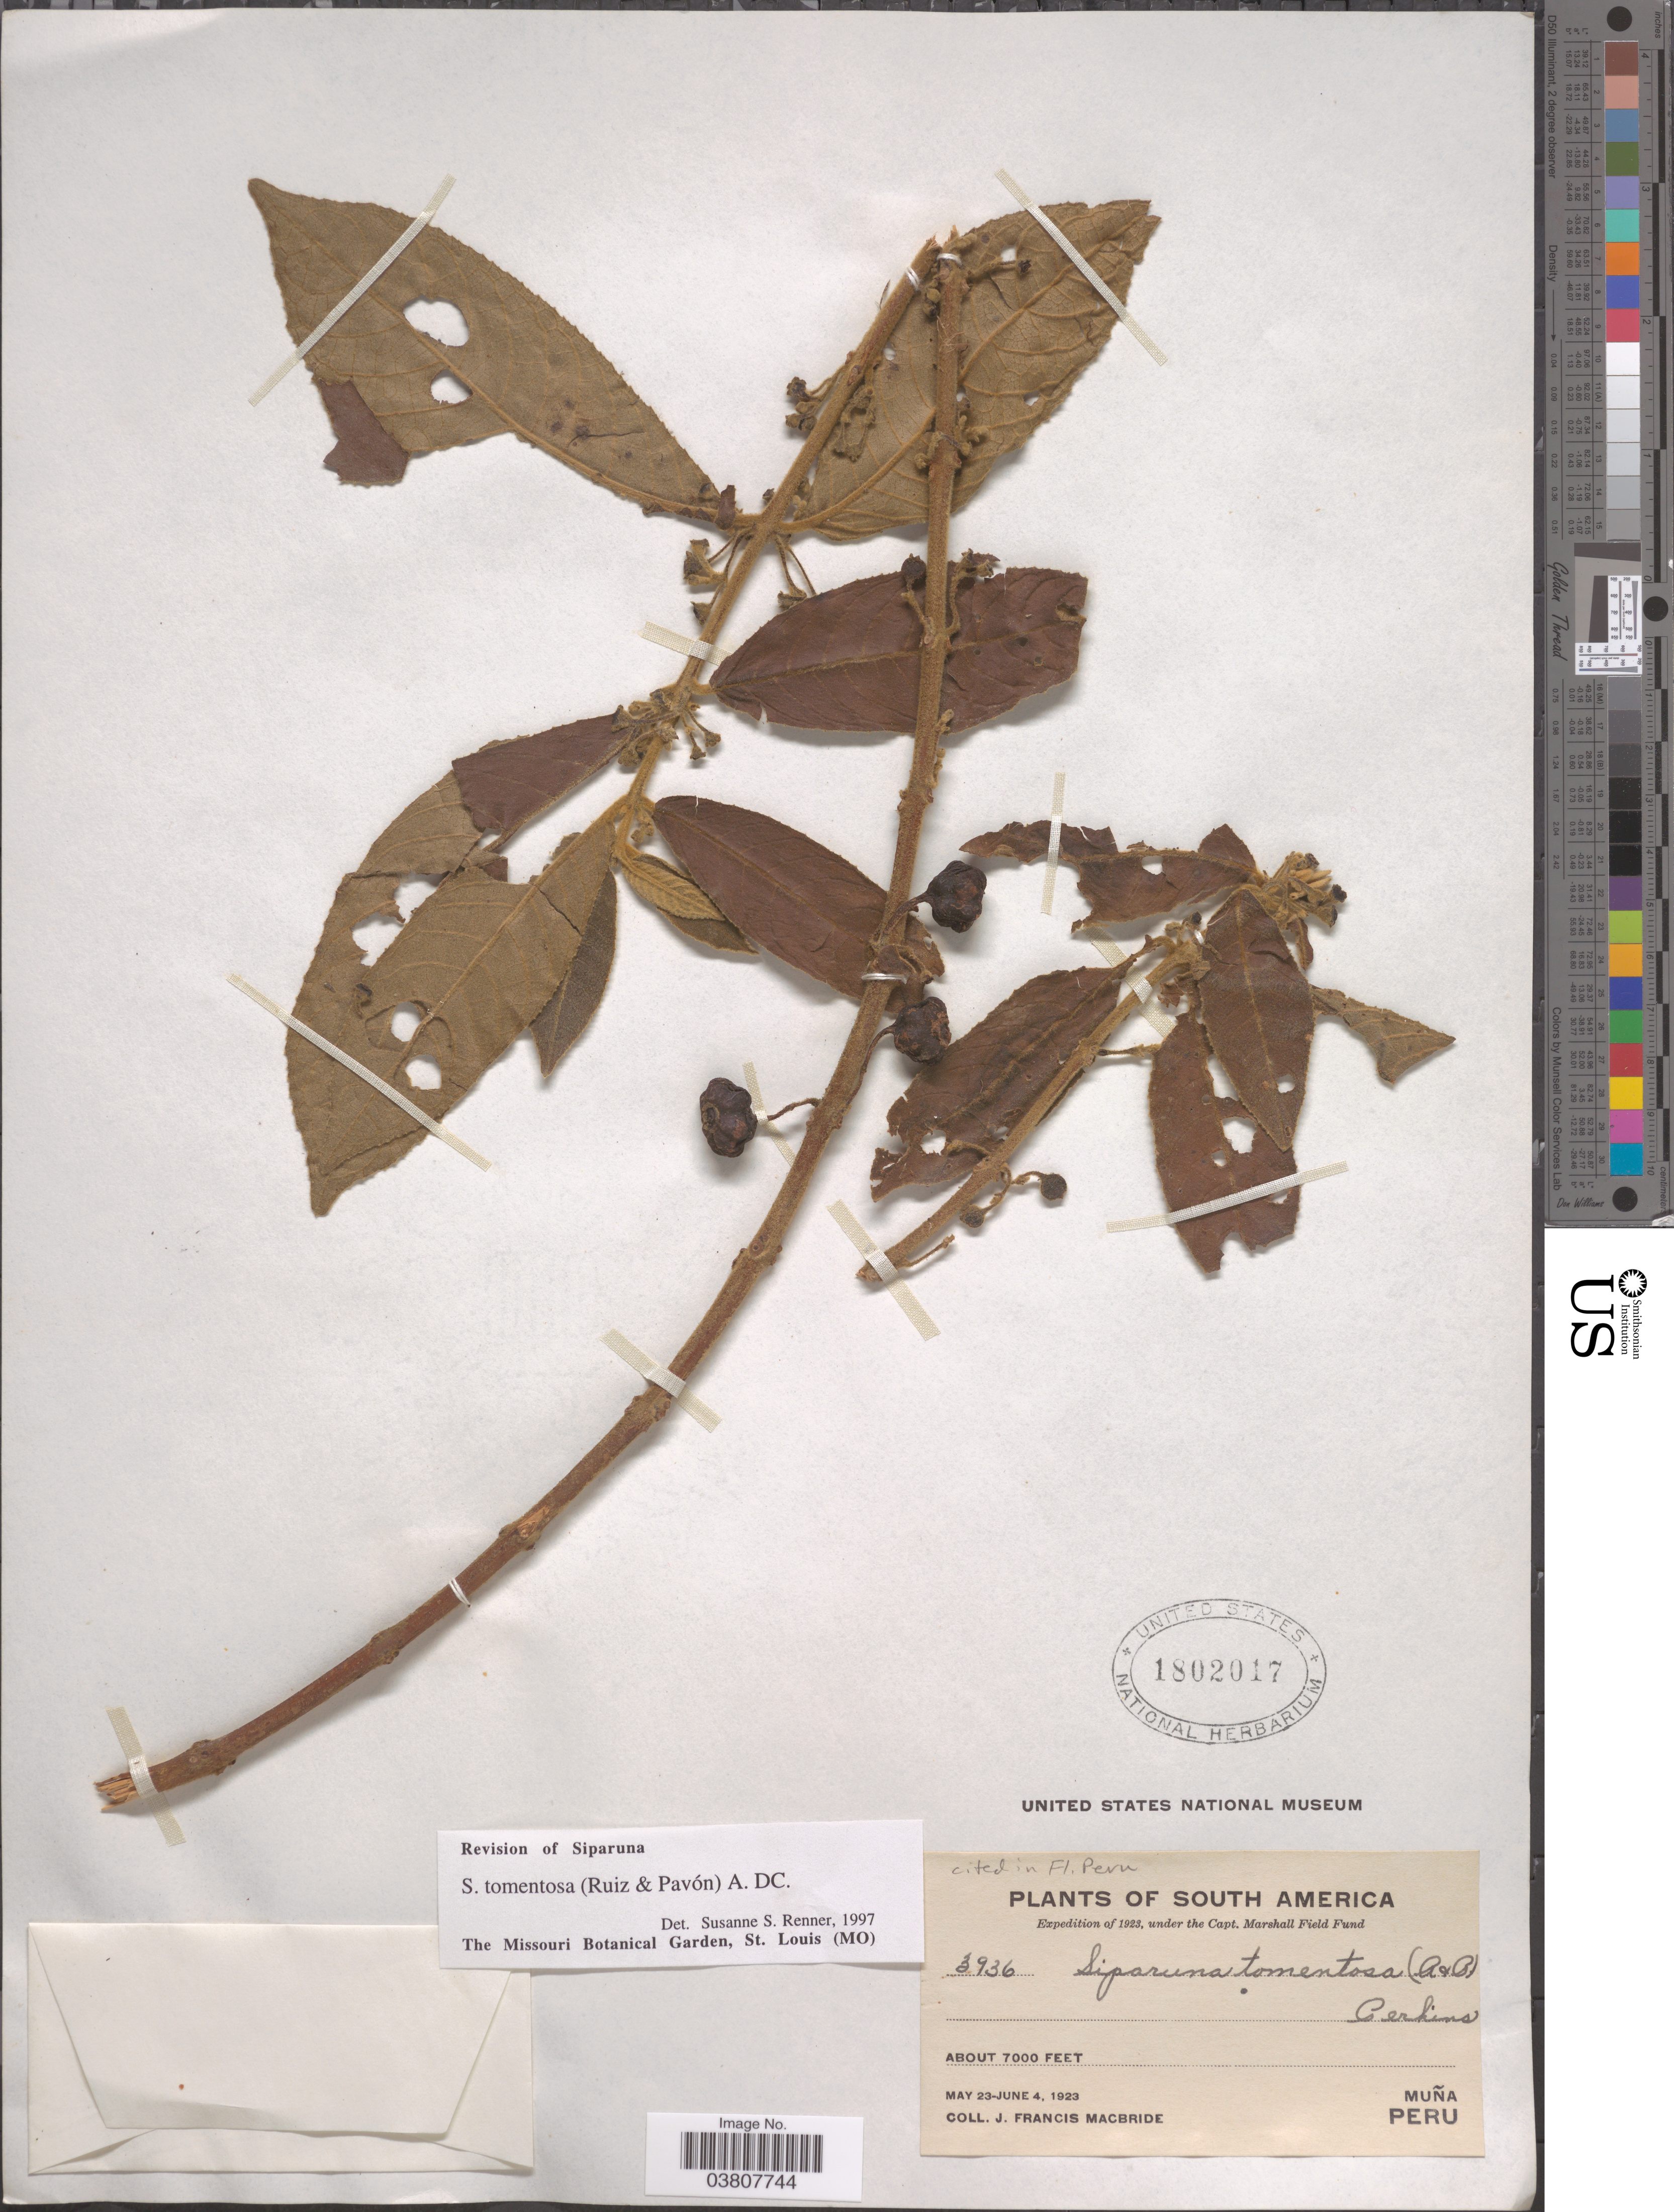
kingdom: Plantae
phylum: Tracheophyta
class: Magnoliopsida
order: Laurales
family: Siparunaceae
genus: Siparuna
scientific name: Siparuna tomentosa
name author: Perkins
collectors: J. F. Macbride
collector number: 3936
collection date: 1923-05-23/1923-06-04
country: Peru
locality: Muña.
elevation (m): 2134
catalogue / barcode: US 1802017